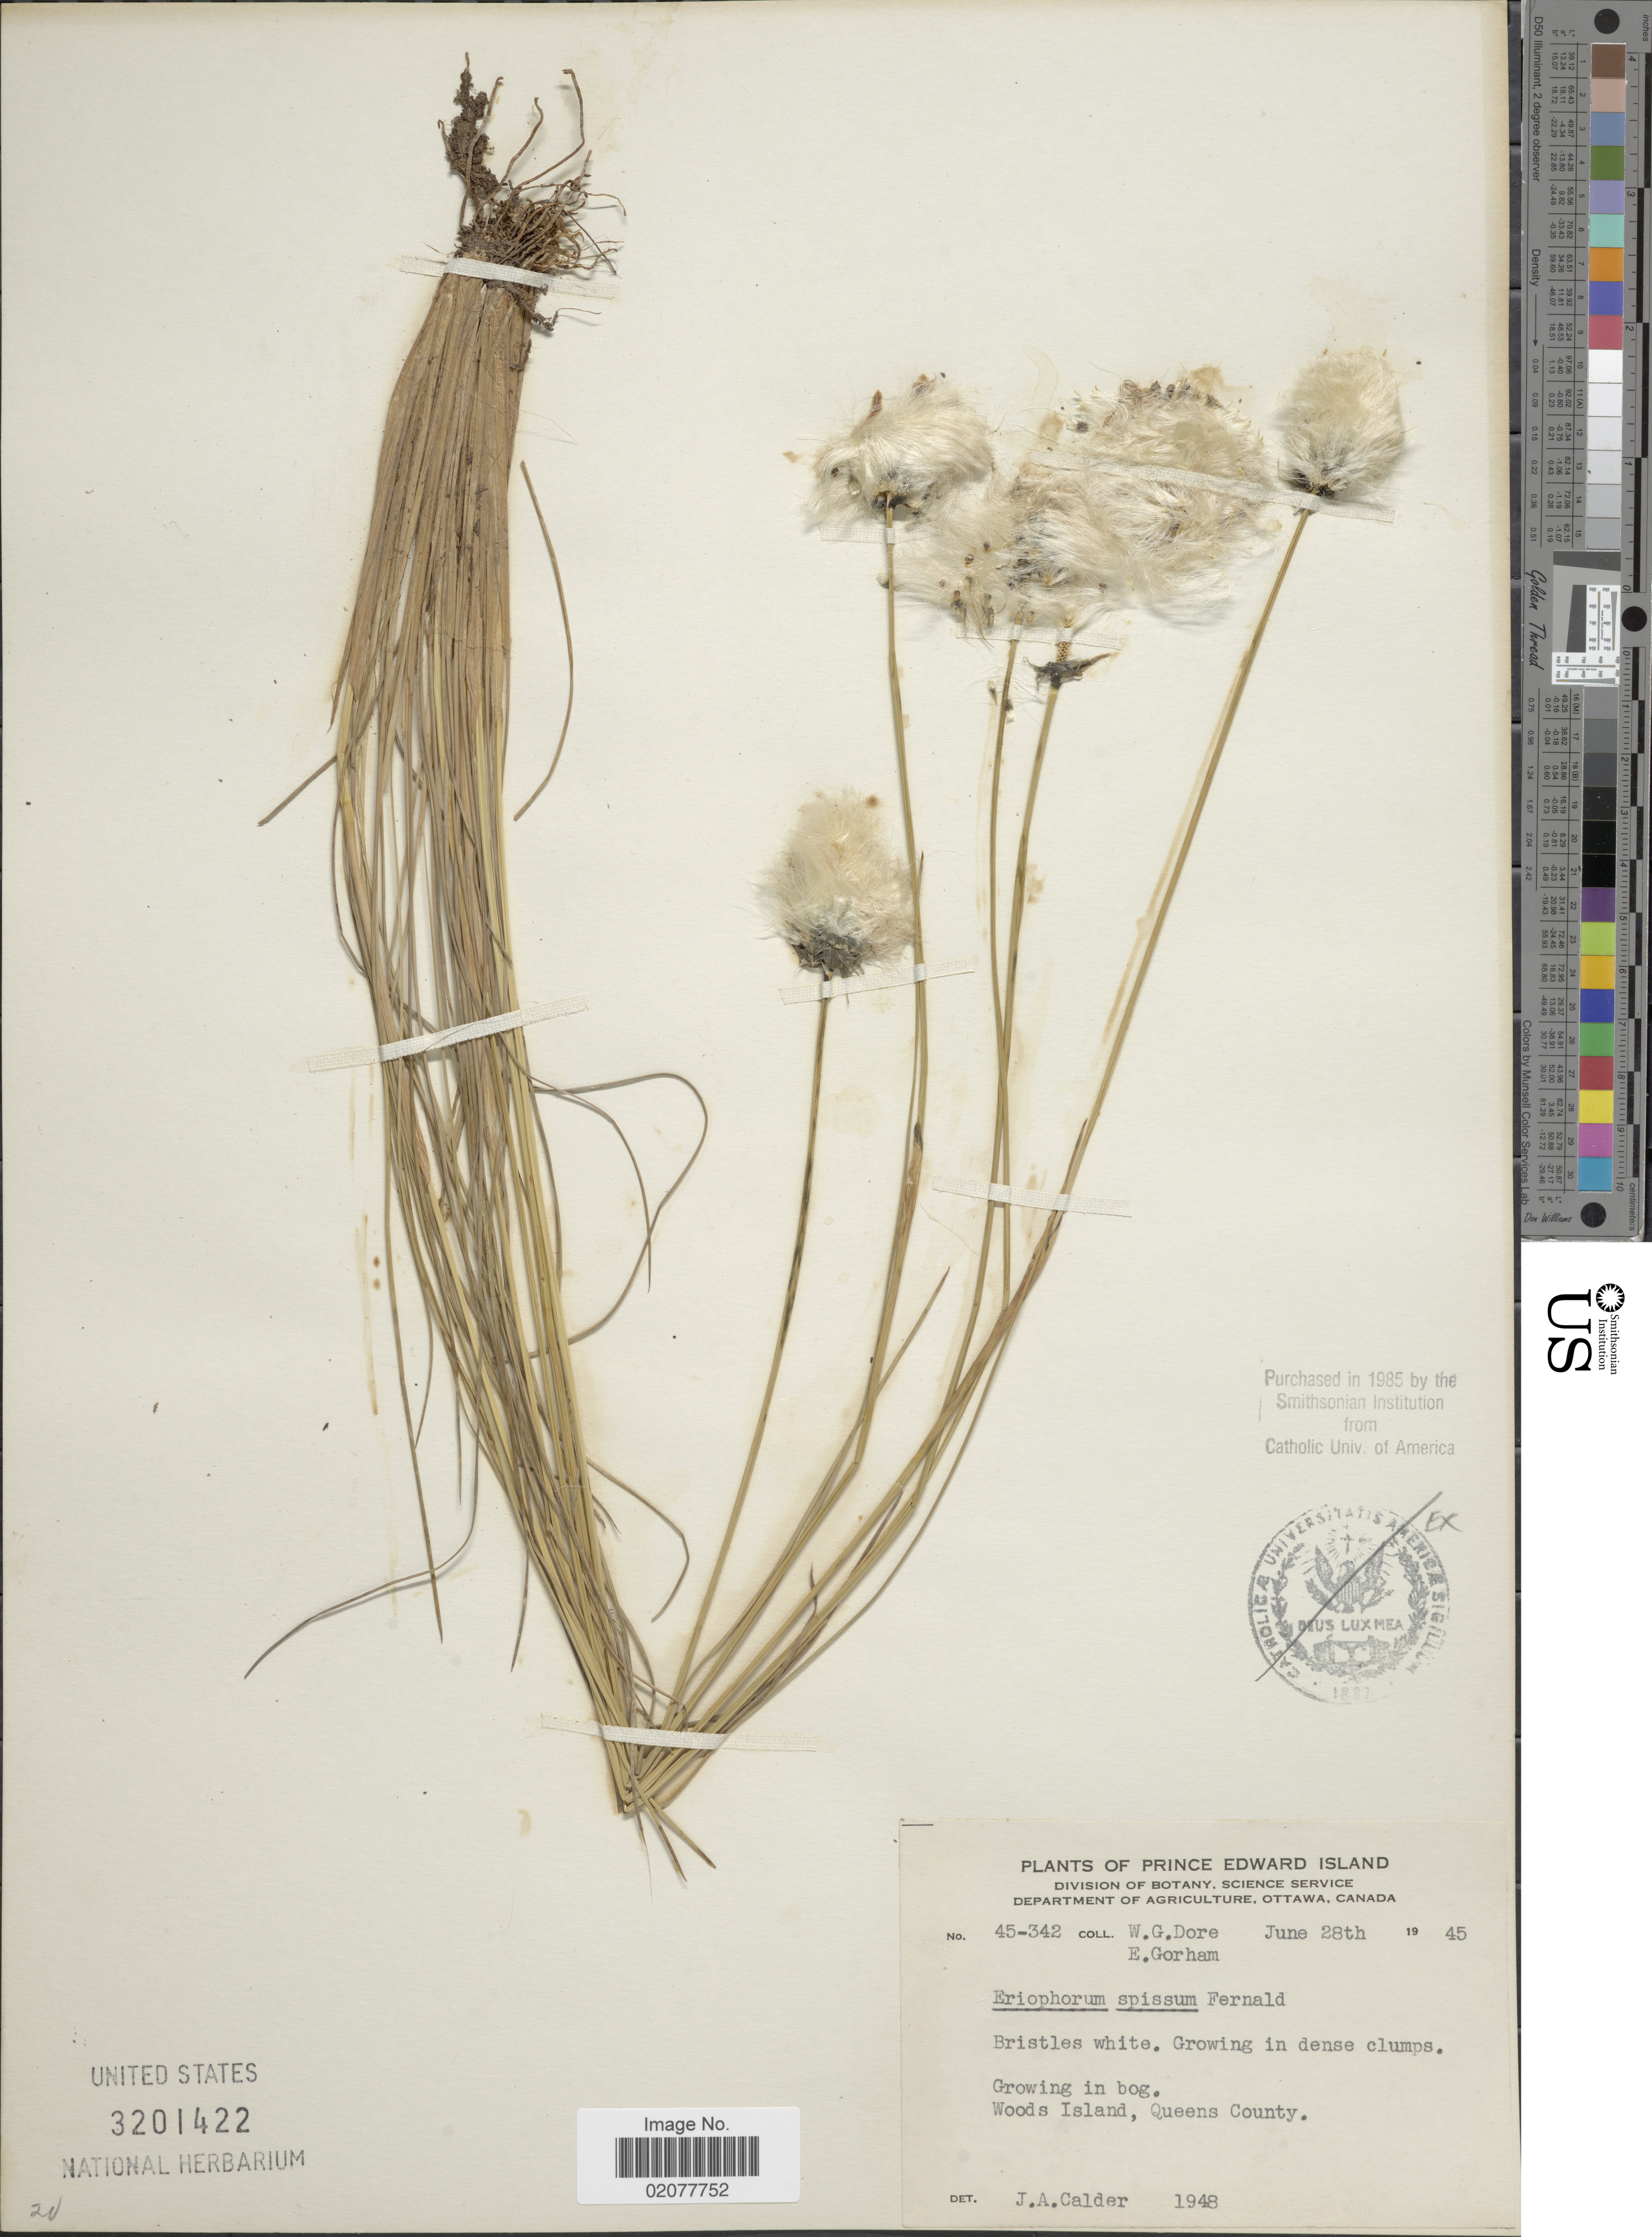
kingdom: Plantae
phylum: Tracheophyta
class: Liliopsida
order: Poales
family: Cyperaceae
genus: Eriophorum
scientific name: Eriophorum spissum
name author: Fernald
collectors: W. Dore & E. Gorham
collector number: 45-342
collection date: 1945-06-28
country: Canada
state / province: Prince Edward Island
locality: Woods Islands, Queens County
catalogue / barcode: US 3201422